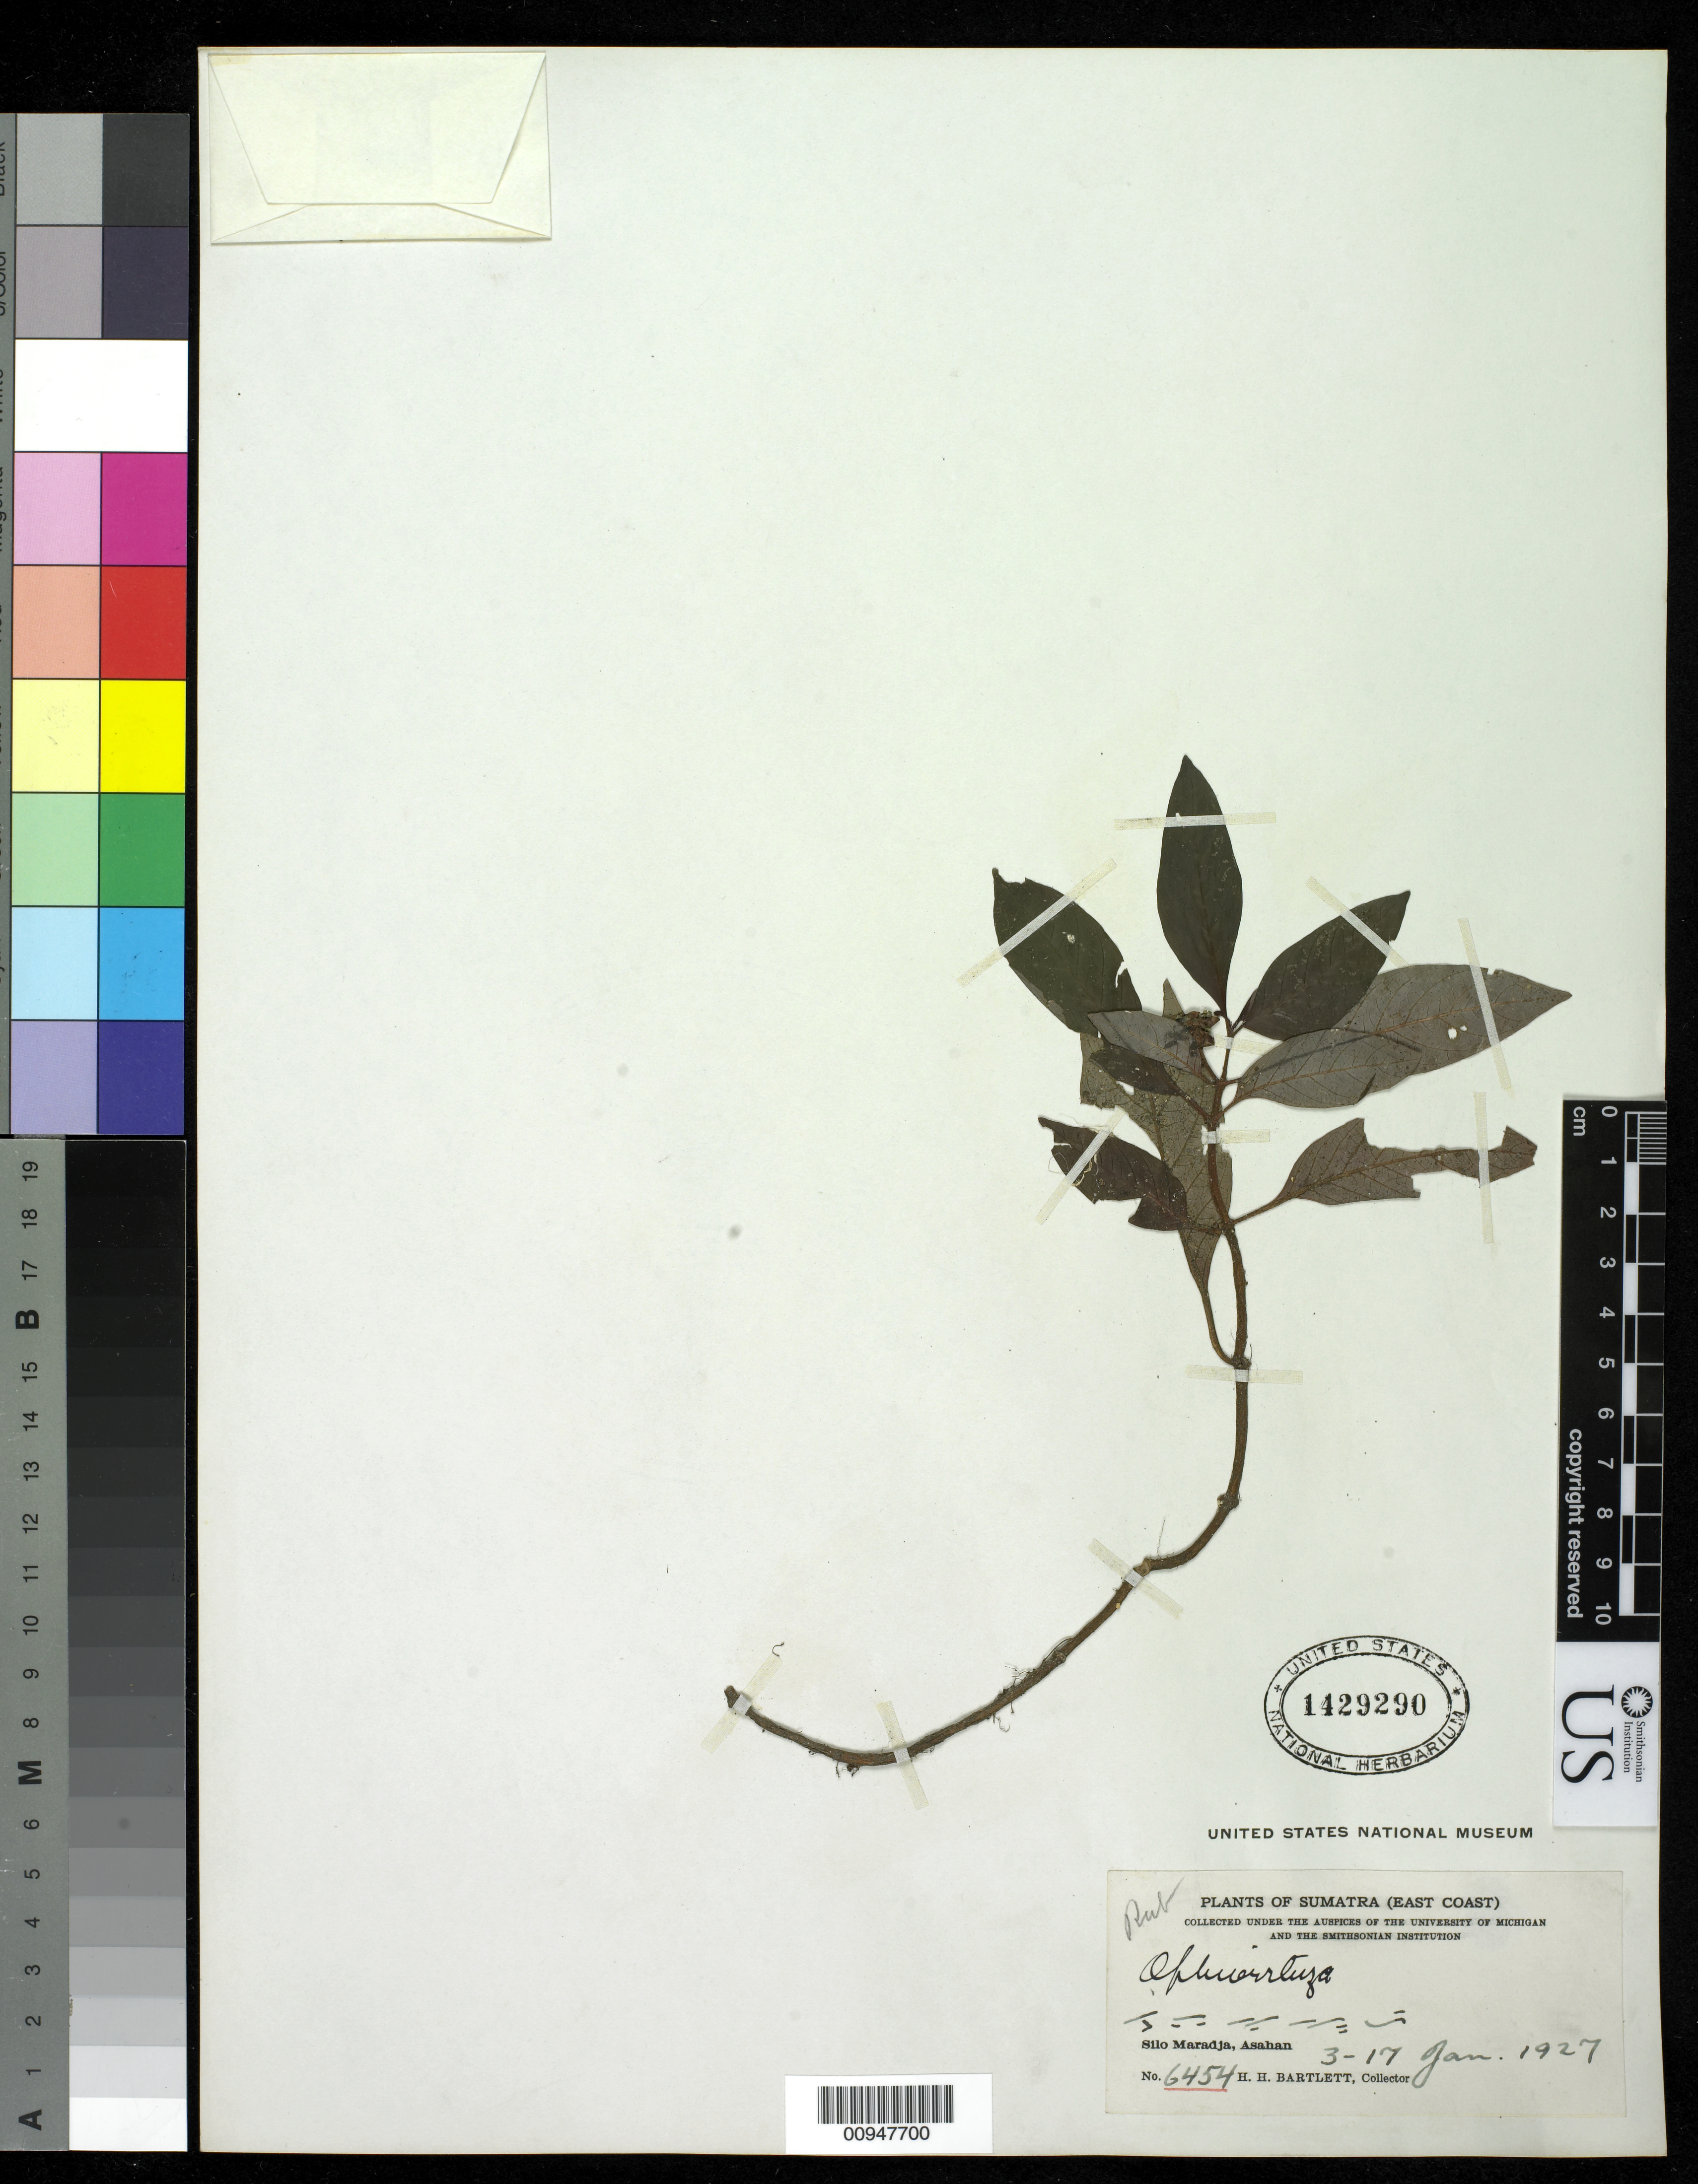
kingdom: Plantae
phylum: Tracheophyta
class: Magnoliopsida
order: Gentianales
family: Rubiaceae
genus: Ophiorrhiza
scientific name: Ophiorrhiza sp.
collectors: H. H. Bartlett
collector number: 6454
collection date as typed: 03 Jan 1927 to 17 Jan 1927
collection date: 1927-01-03/1927-01-17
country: Indonesia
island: Sumatra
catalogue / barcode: US 1429290